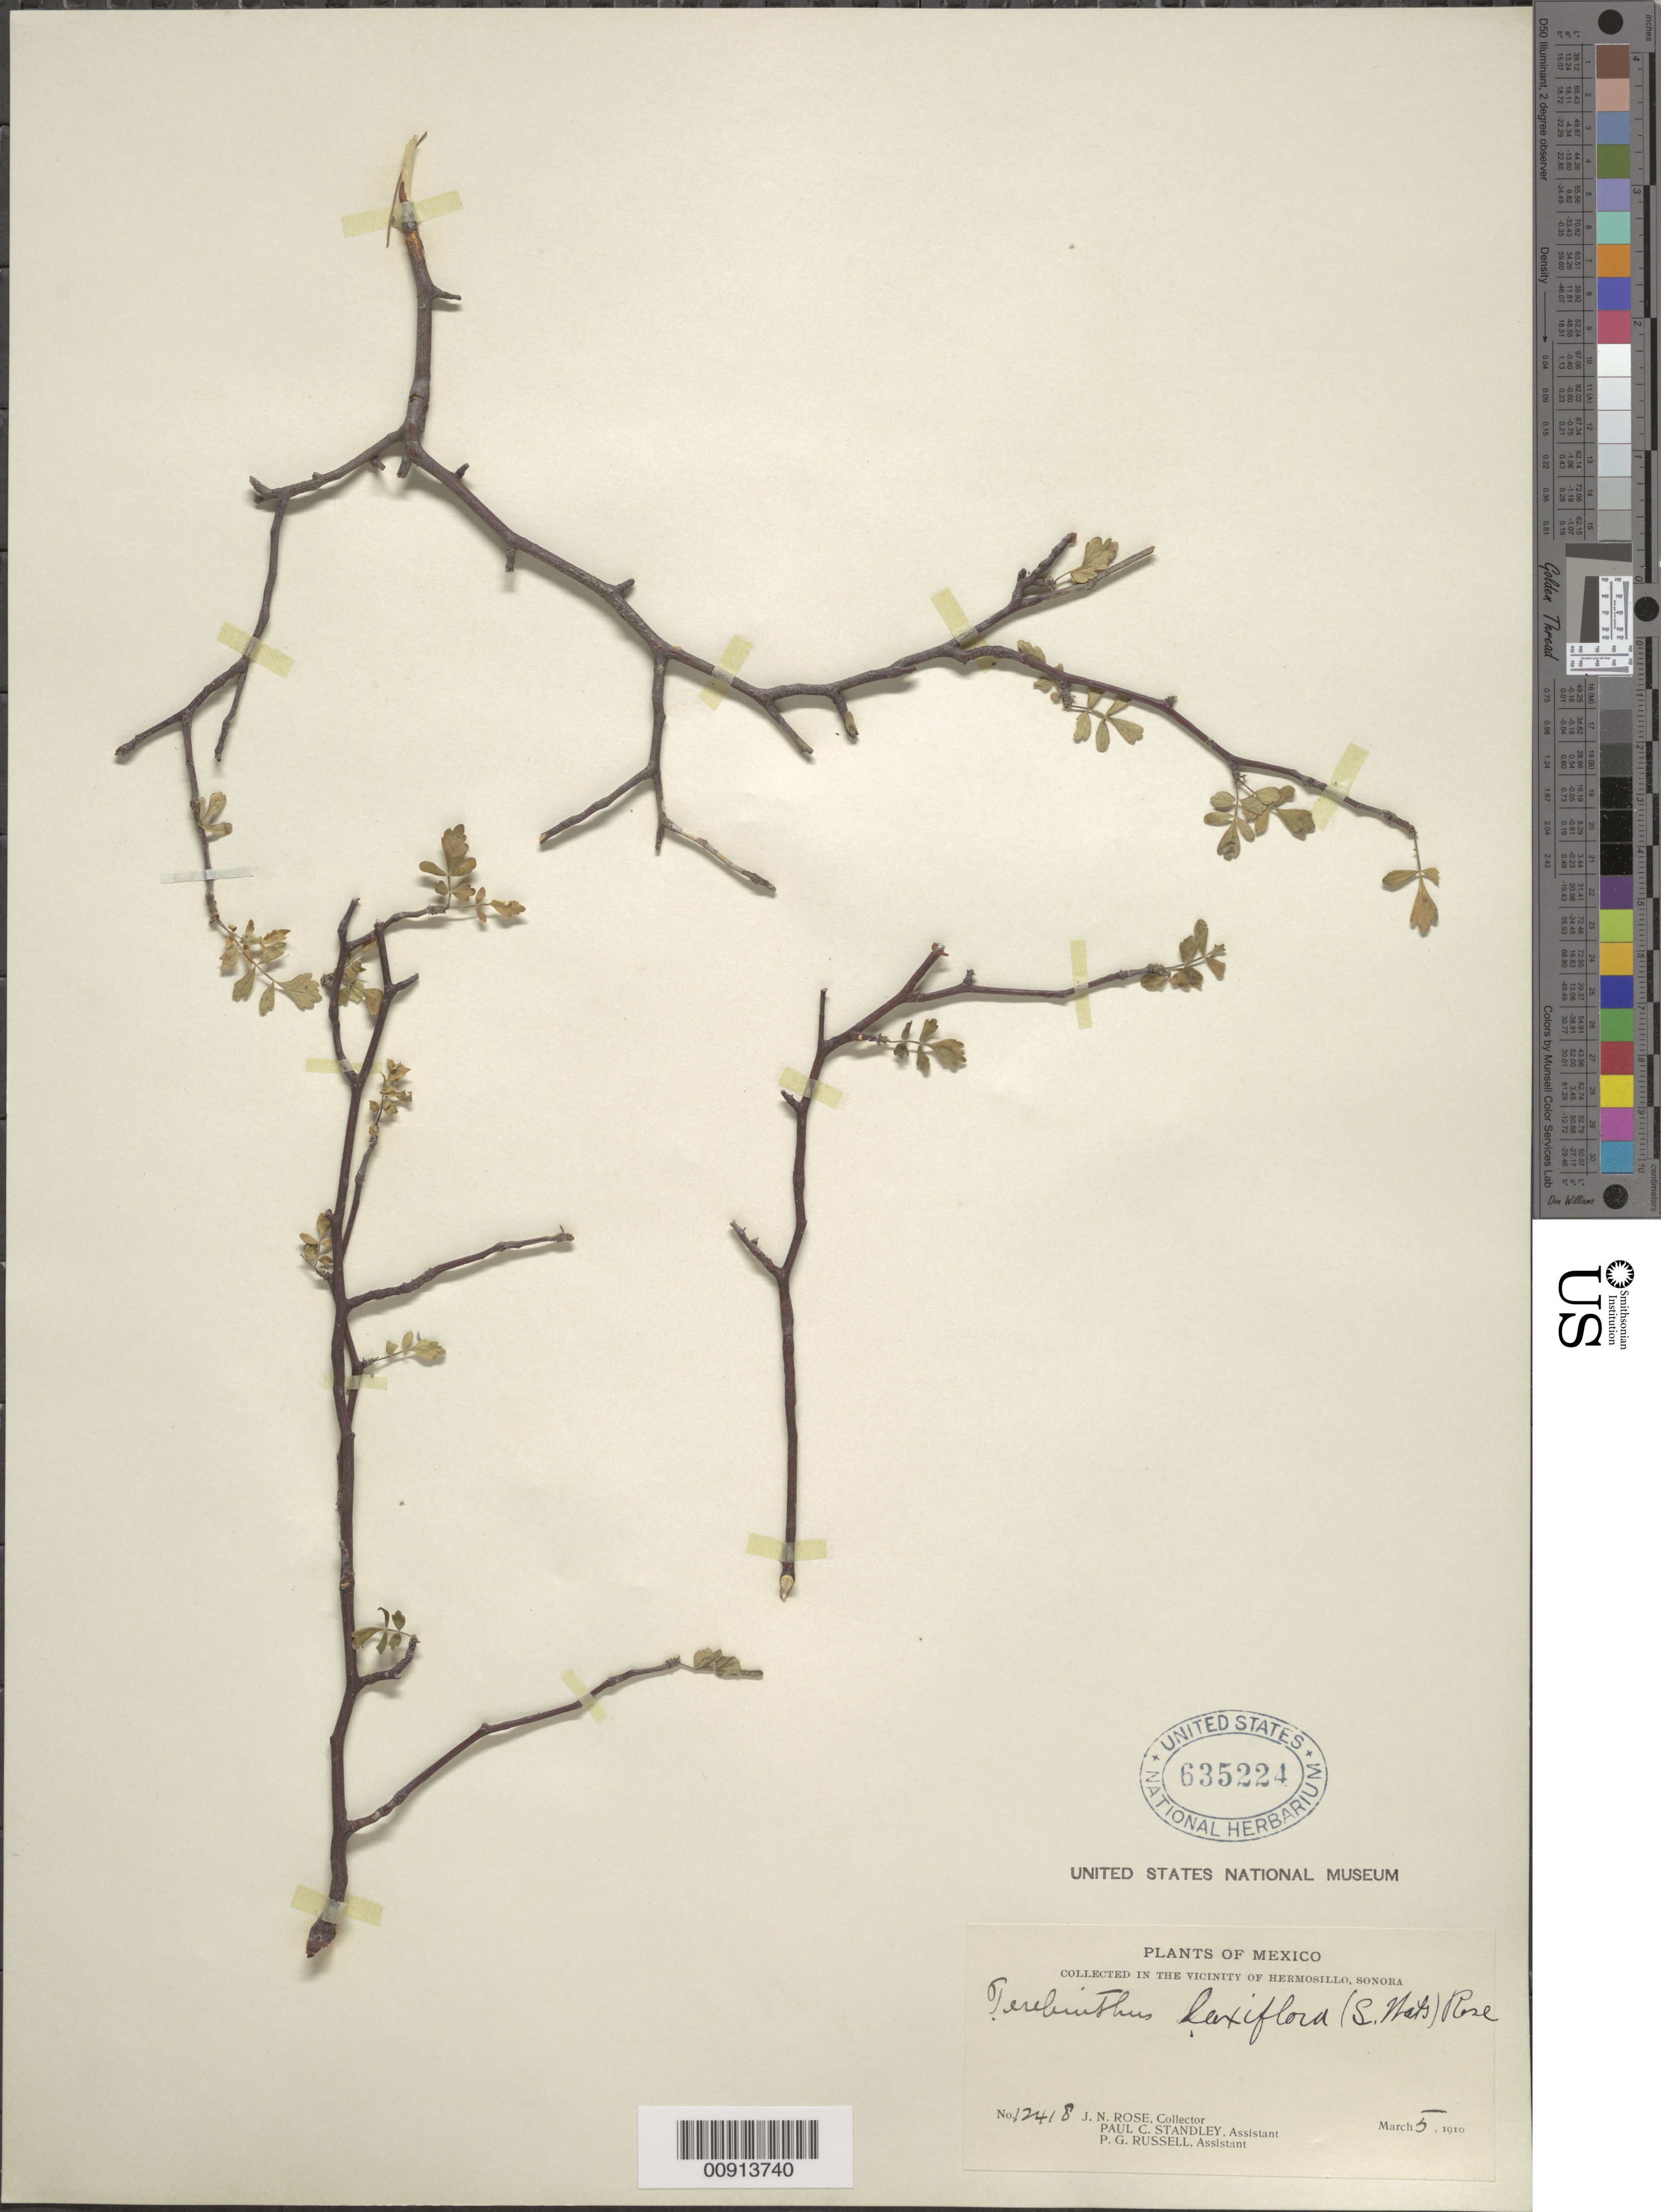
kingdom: Plantae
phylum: Tracheophyta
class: Magnoliopsida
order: Sapindales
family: Burseraceae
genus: Bursera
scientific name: Bursera laxiflora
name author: S. Watson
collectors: J. N. Rose, P. C. Standley & P. G. Russell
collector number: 12418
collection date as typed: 05 Mar 1910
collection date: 1910-03-05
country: Mexico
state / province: Sonora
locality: Vicinity of Hermosillo, Sonora.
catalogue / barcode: US 635224